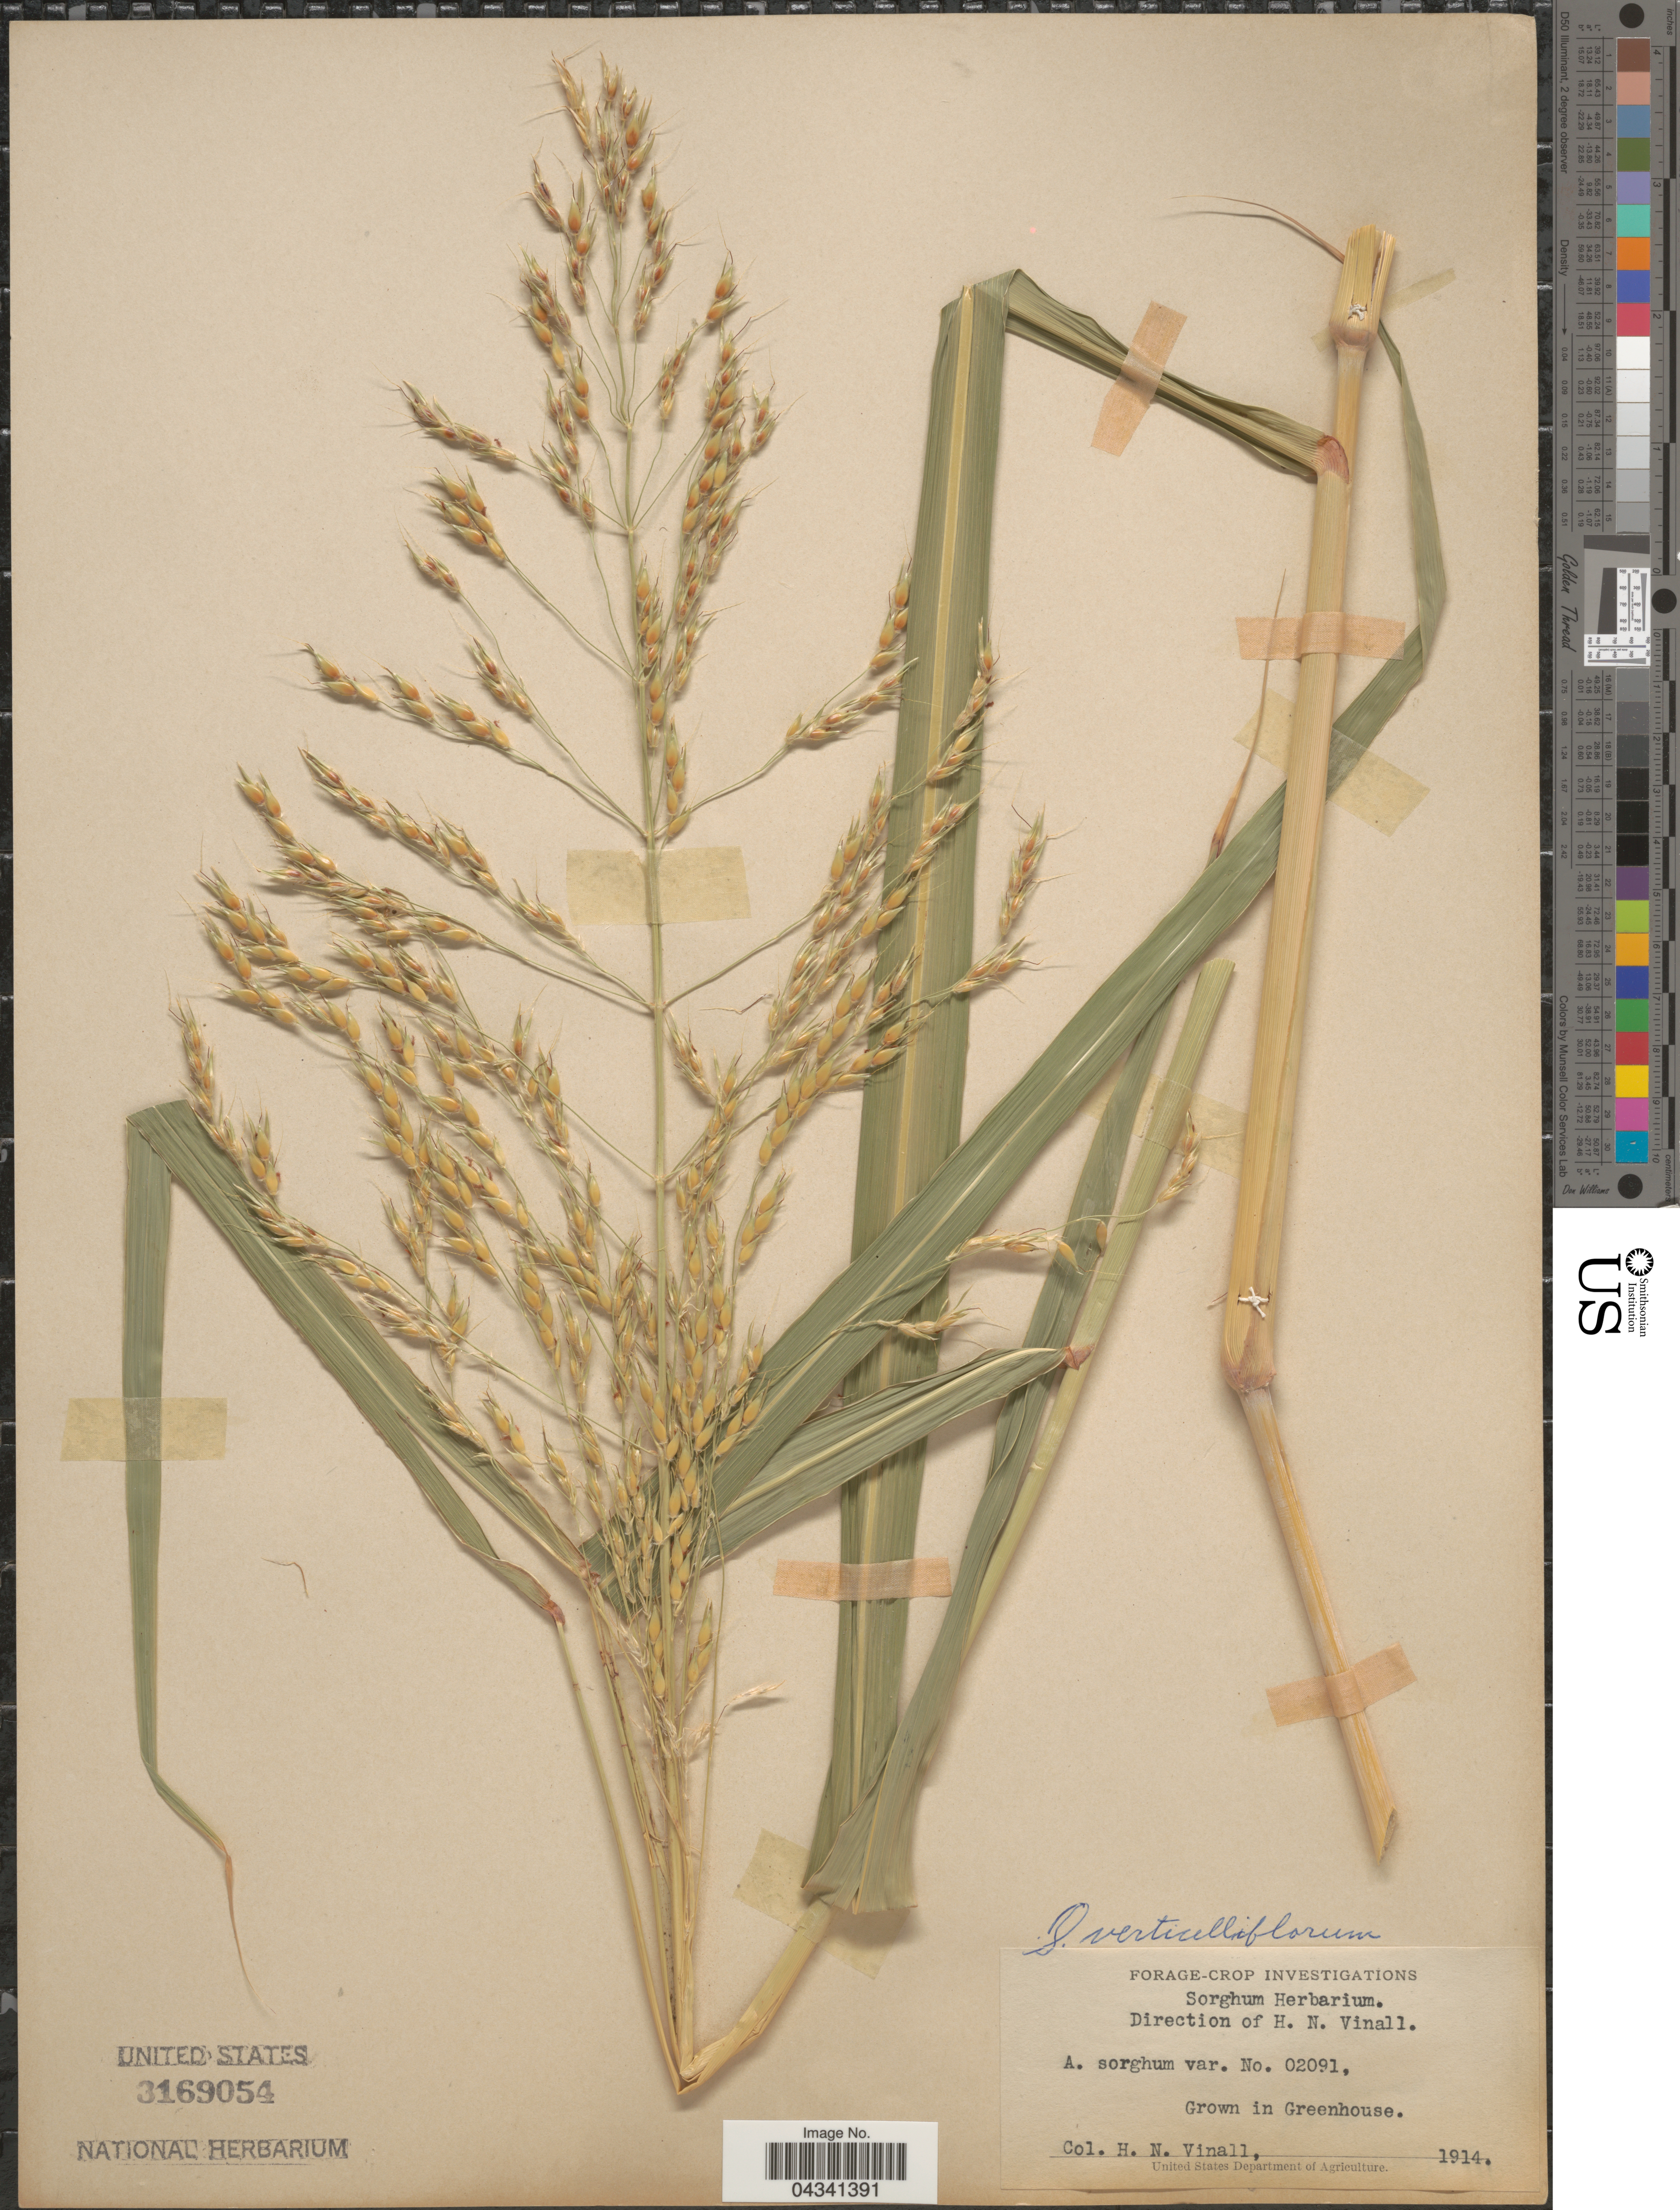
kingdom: Plantae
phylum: Tracheophyta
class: Liliopsida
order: Poales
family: Poaceae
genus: Sorghum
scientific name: Sorghum arundinaceum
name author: (Desv.) Stapf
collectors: H. Vinall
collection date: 1914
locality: Grown in Greenhouse.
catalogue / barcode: US 3169054